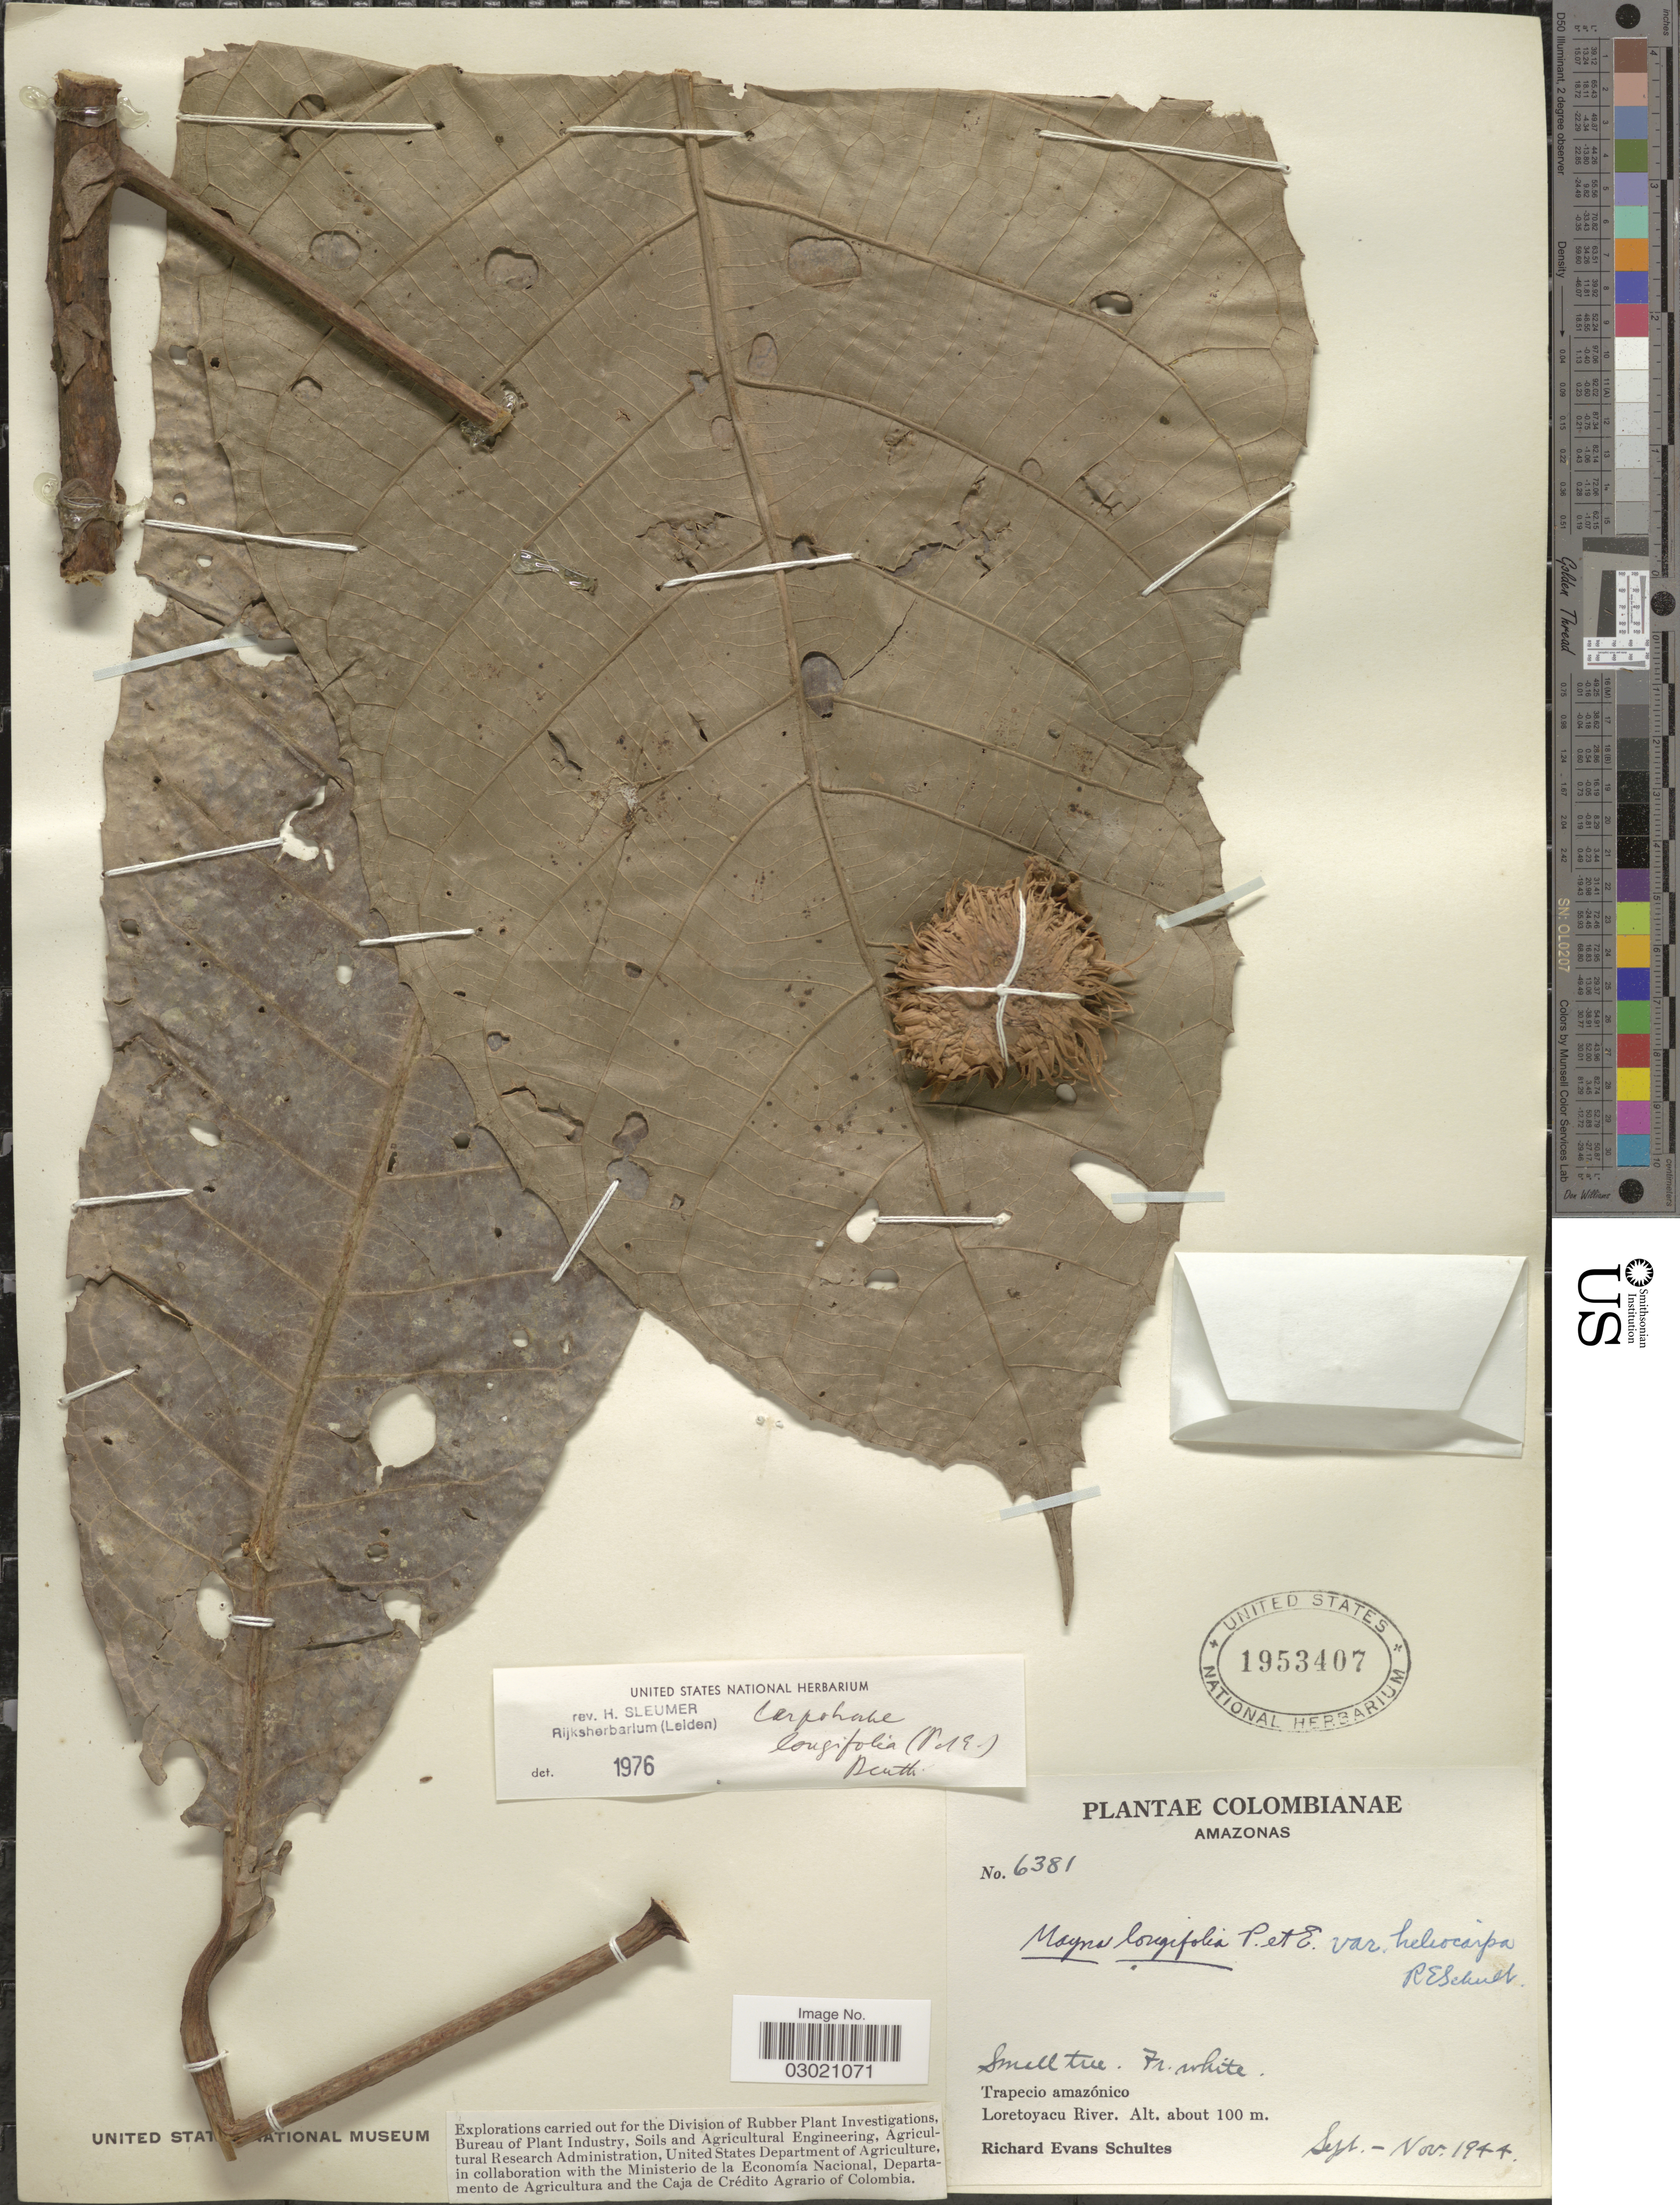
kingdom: Plantae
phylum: Tracheophyta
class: Magnoliopsida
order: Malpighiales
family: Achariaceae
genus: Carpotroche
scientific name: Carpotroche longifolia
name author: (Poepp.) Benth.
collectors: R. E. Schultes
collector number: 6381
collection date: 1944-09/1944-11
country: Colombia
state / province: Amazônas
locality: Trapecio amazónico. Loretoyacu River.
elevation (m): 100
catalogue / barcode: US 1953407